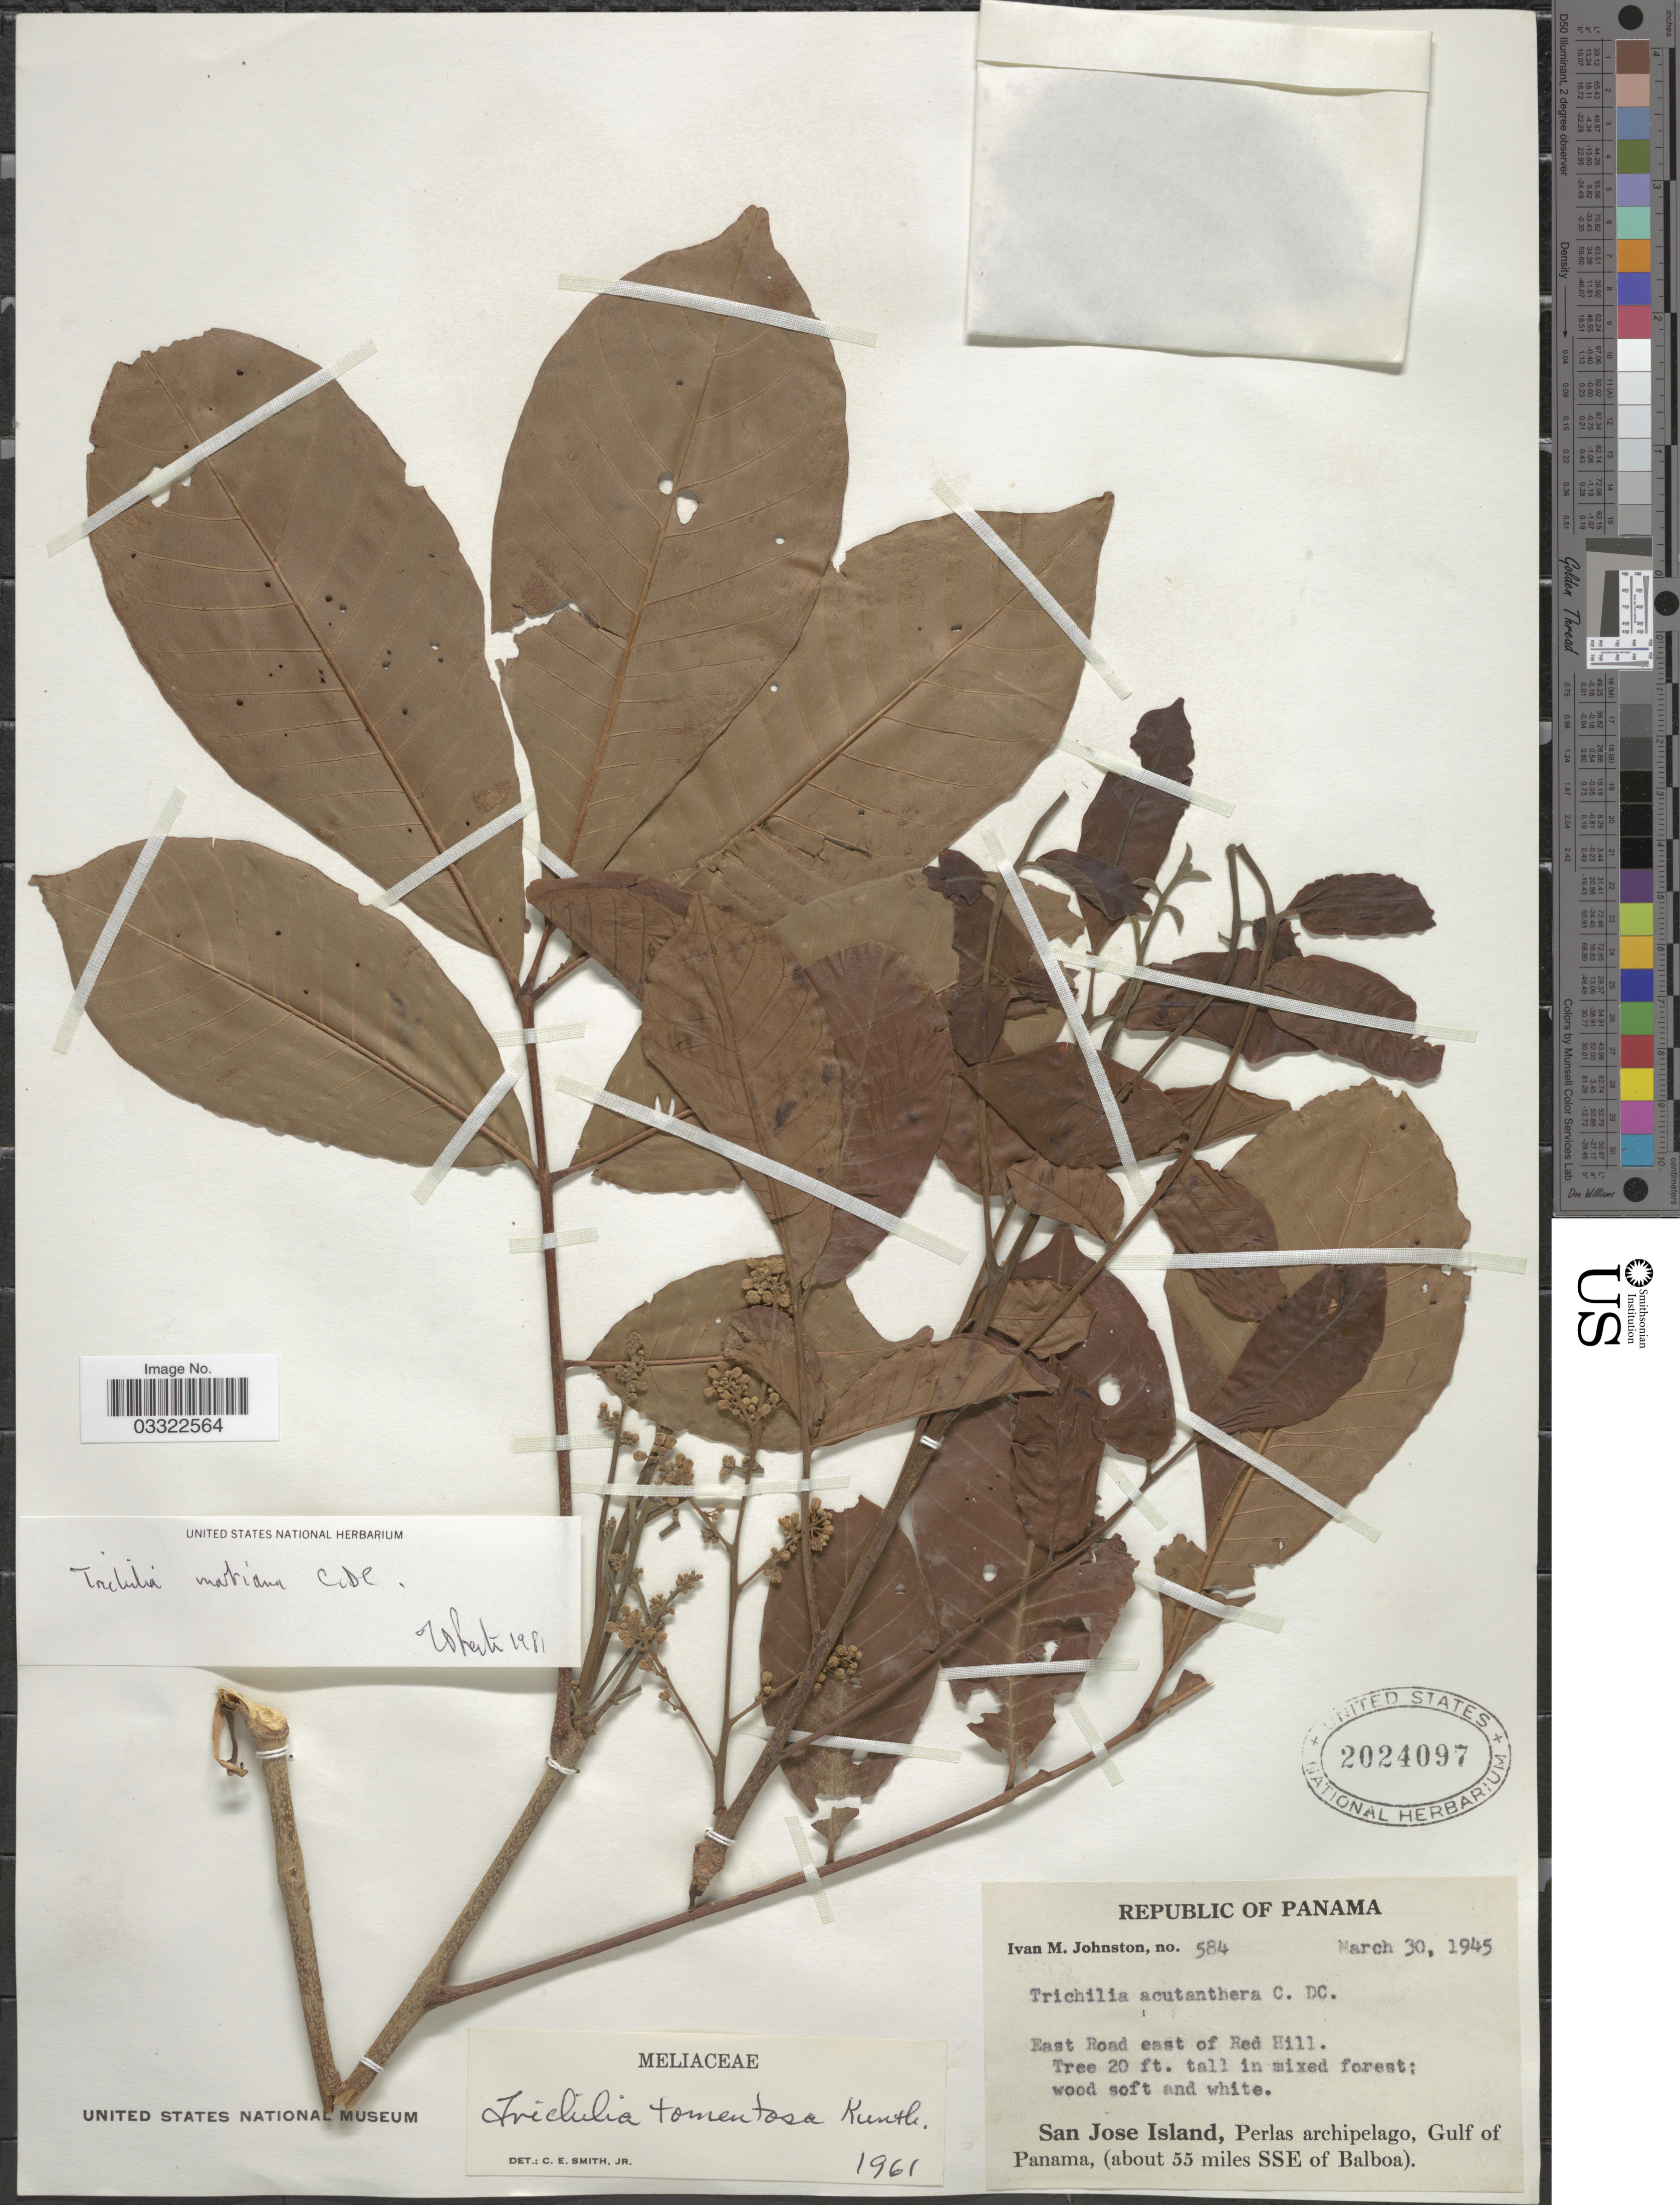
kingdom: Plantae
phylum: Tracheophyta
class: Magnoliopsida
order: Sapindales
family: Meliaceae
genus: Trichilia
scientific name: Trichilia martiana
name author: C. DC.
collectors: I.M. Johnston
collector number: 584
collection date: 1945-03-30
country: Panama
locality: East Road east of Red Hill. San Jose Island, Perlas archipelago, Gulf of Panama, (about 55 miles SSE of Balboa).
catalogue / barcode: US 2024097